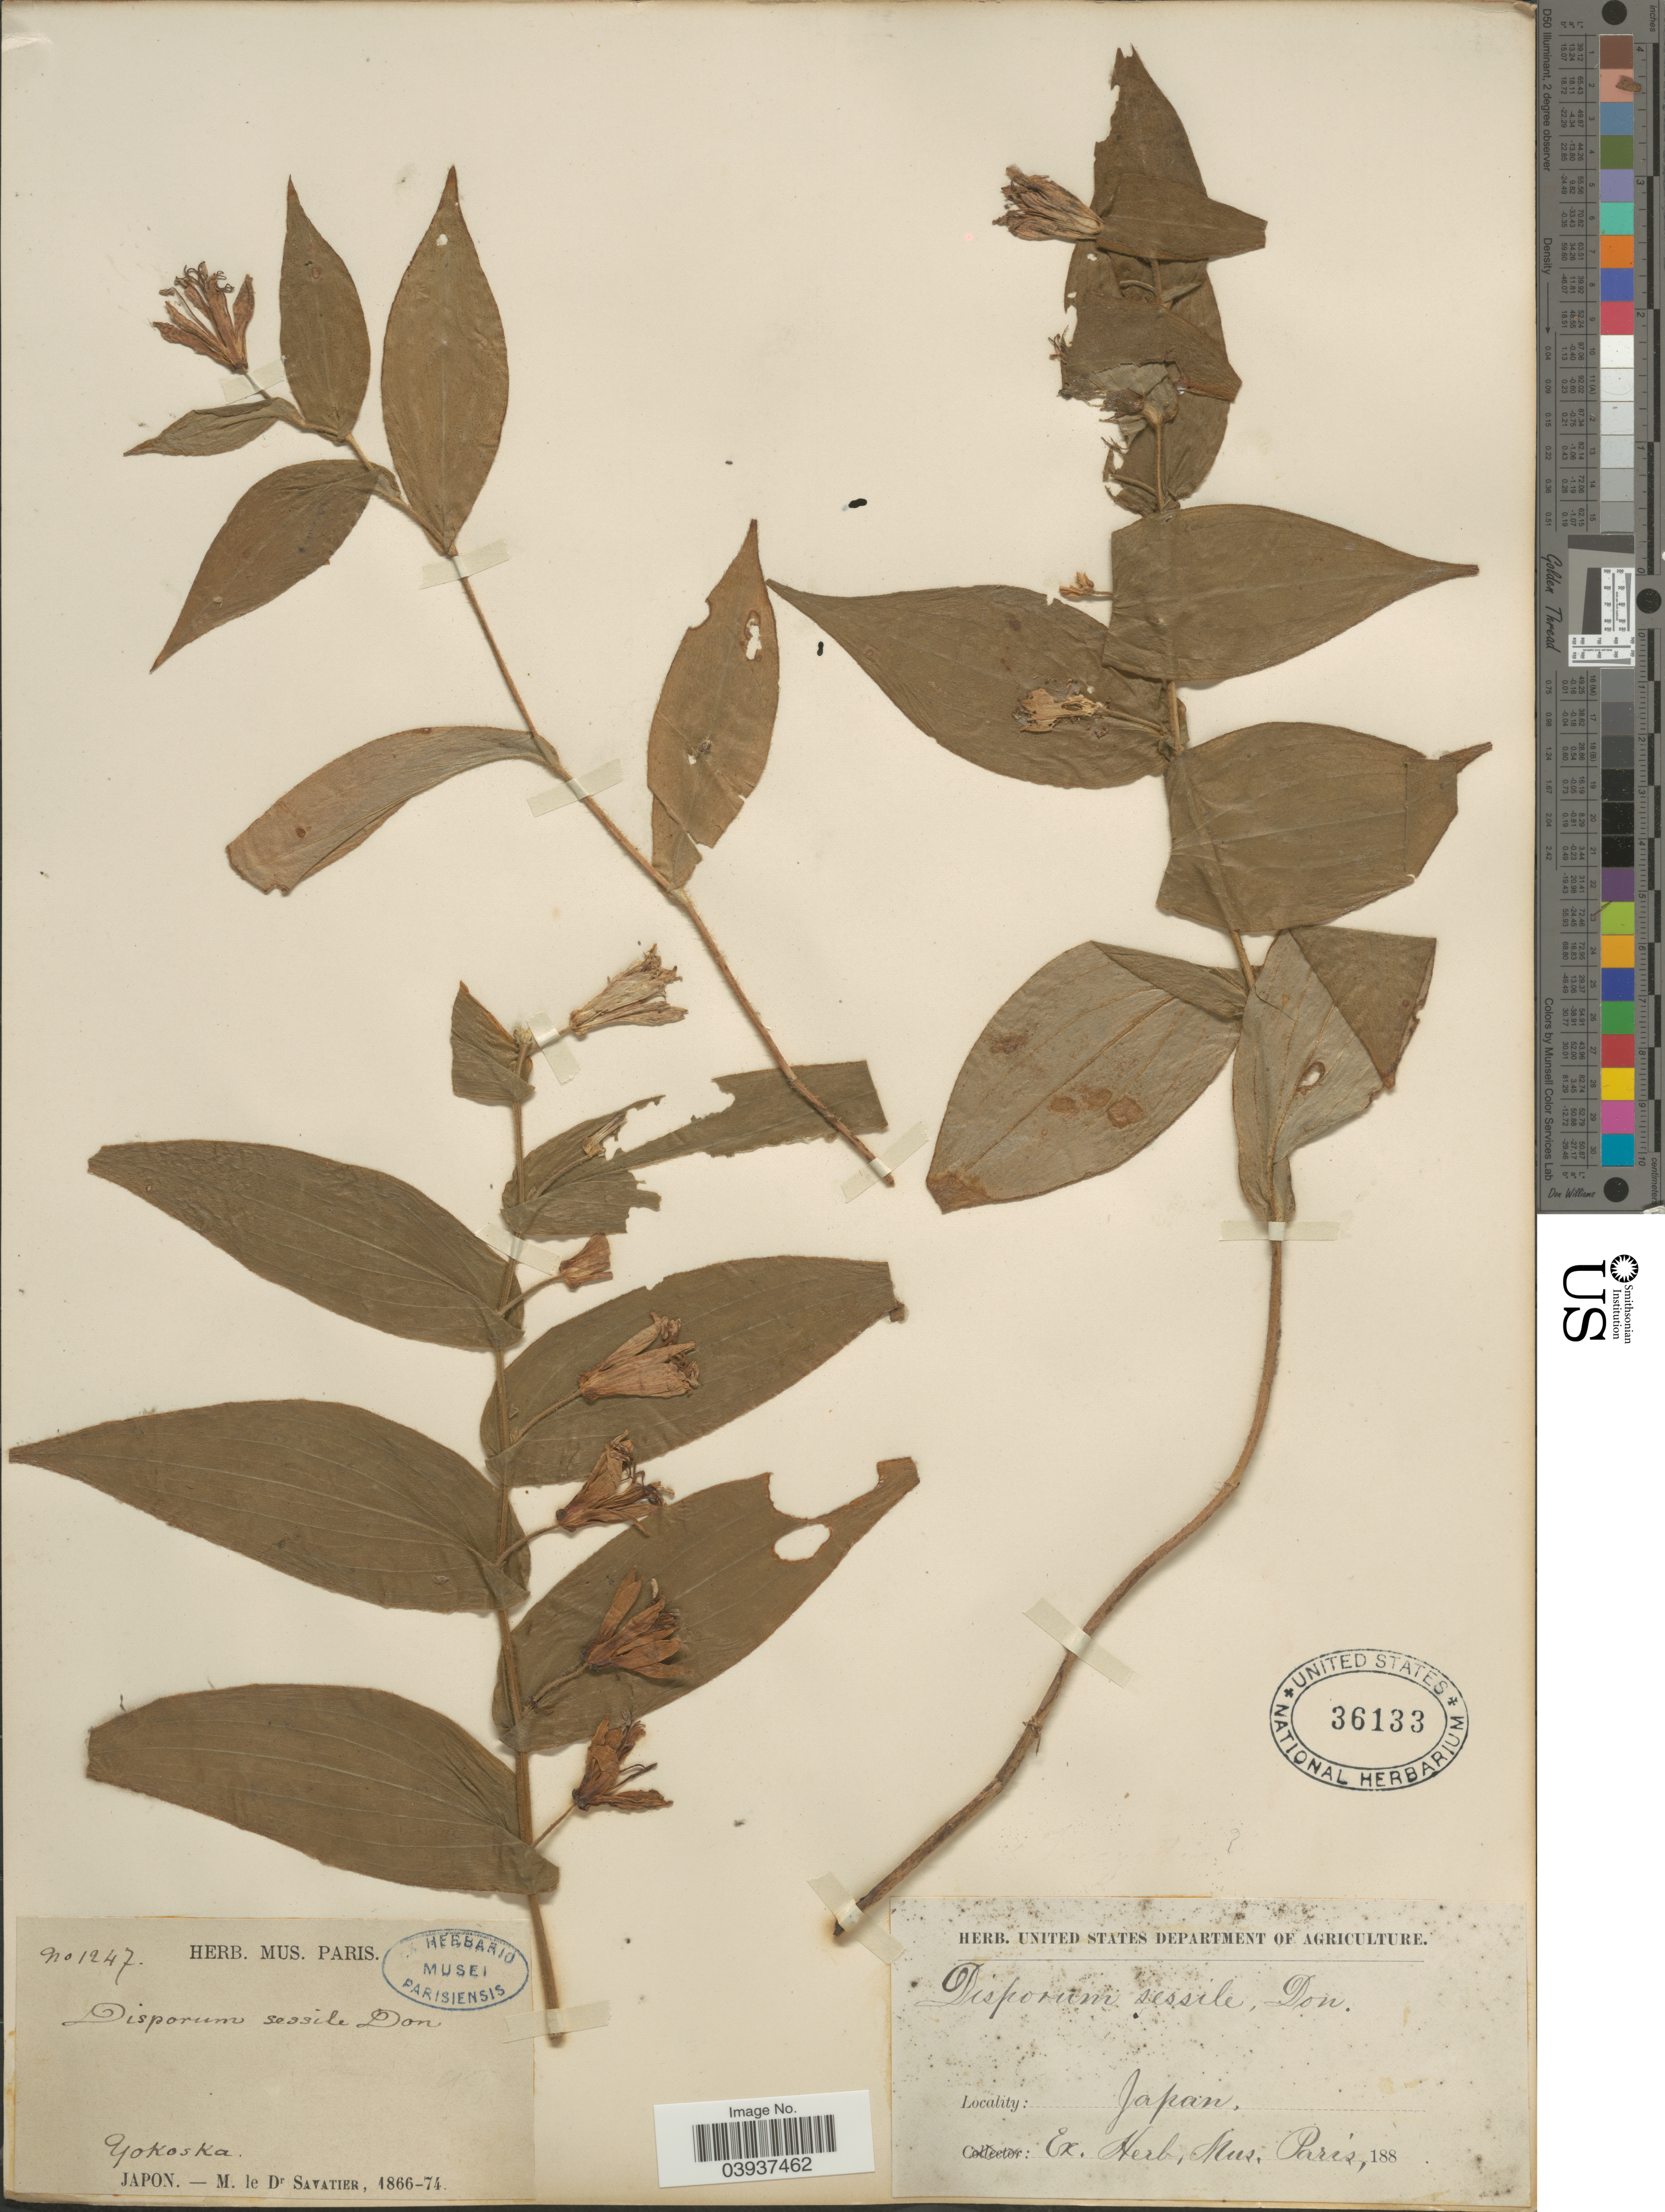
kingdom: Plantae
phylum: Tracheophyta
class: Liliopsida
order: Liliales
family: Colchicaceae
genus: Disporum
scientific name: Disporum sessile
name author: D. Don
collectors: Savatier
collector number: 1247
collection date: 1866/1874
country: Japan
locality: Yokoska.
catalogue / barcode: US 36133